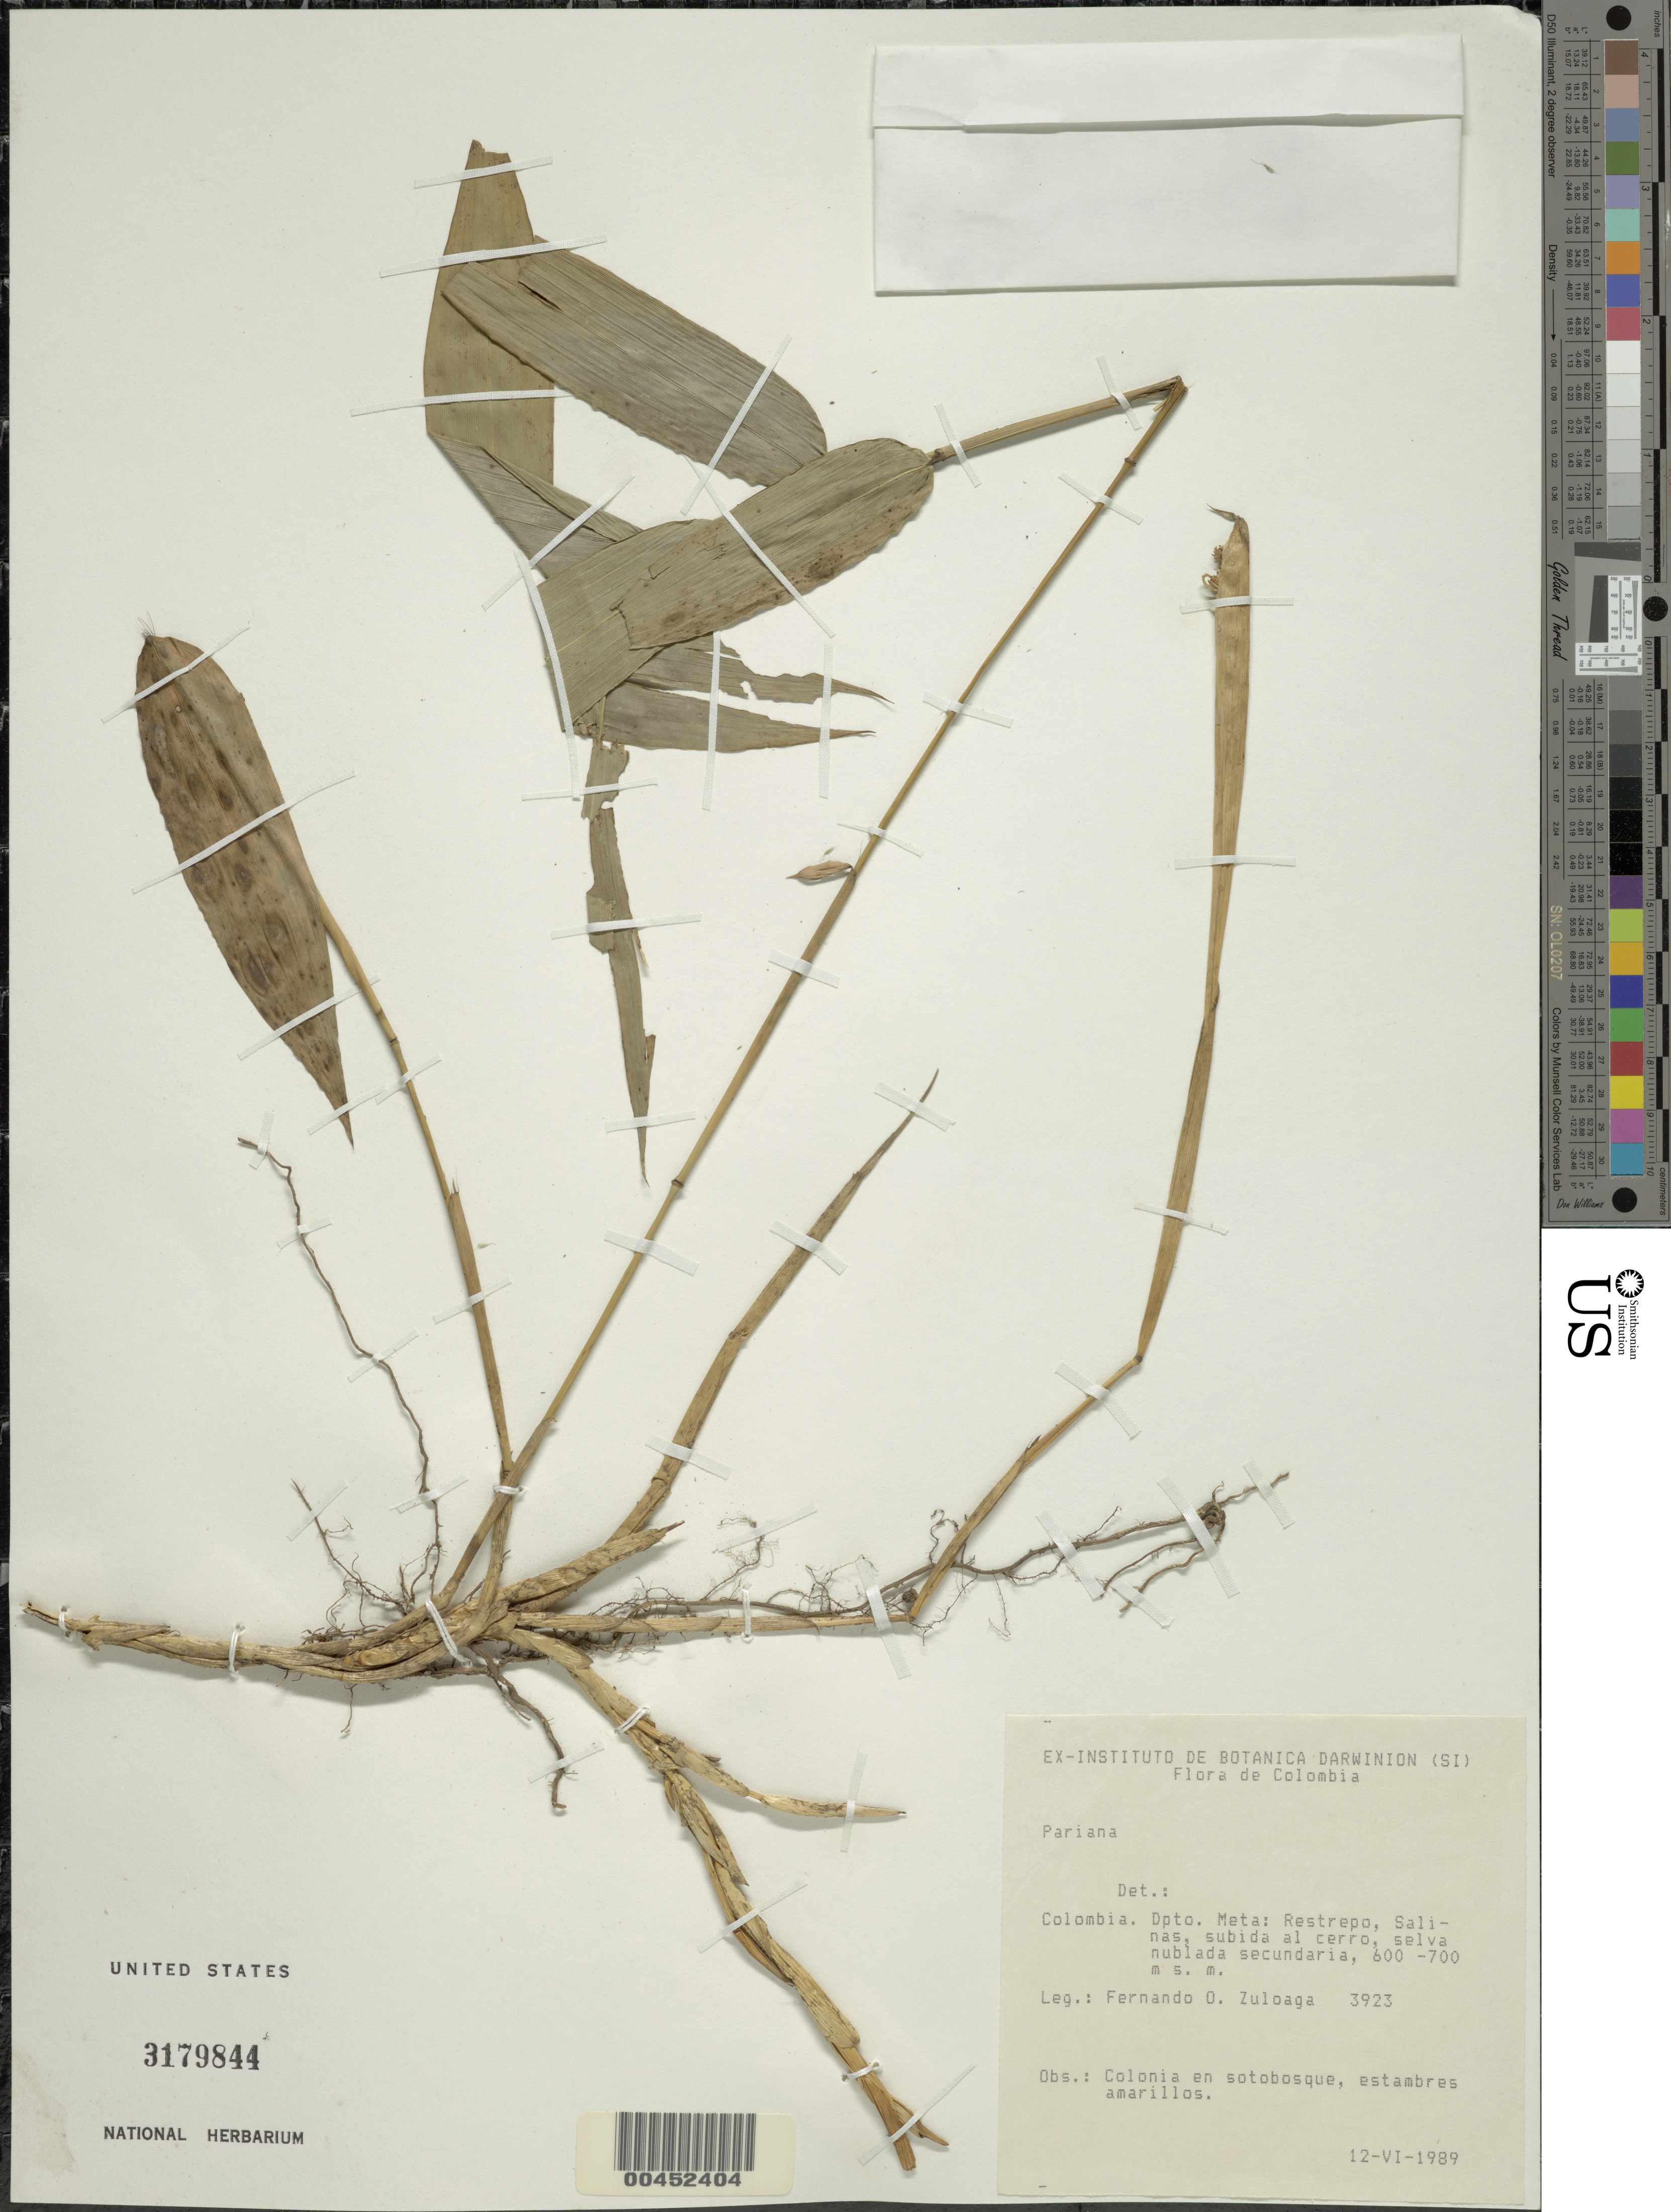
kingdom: Plantae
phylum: Tracheophyta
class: Liliopsida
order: Poales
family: Poaceae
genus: Pariana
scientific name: Pariana sp.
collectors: F. O. Zuloaga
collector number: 3923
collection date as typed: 12 Jun 1989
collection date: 1989-06-12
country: Colombia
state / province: Meta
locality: Restrepo, Salinas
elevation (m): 600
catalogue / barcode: US 3179844